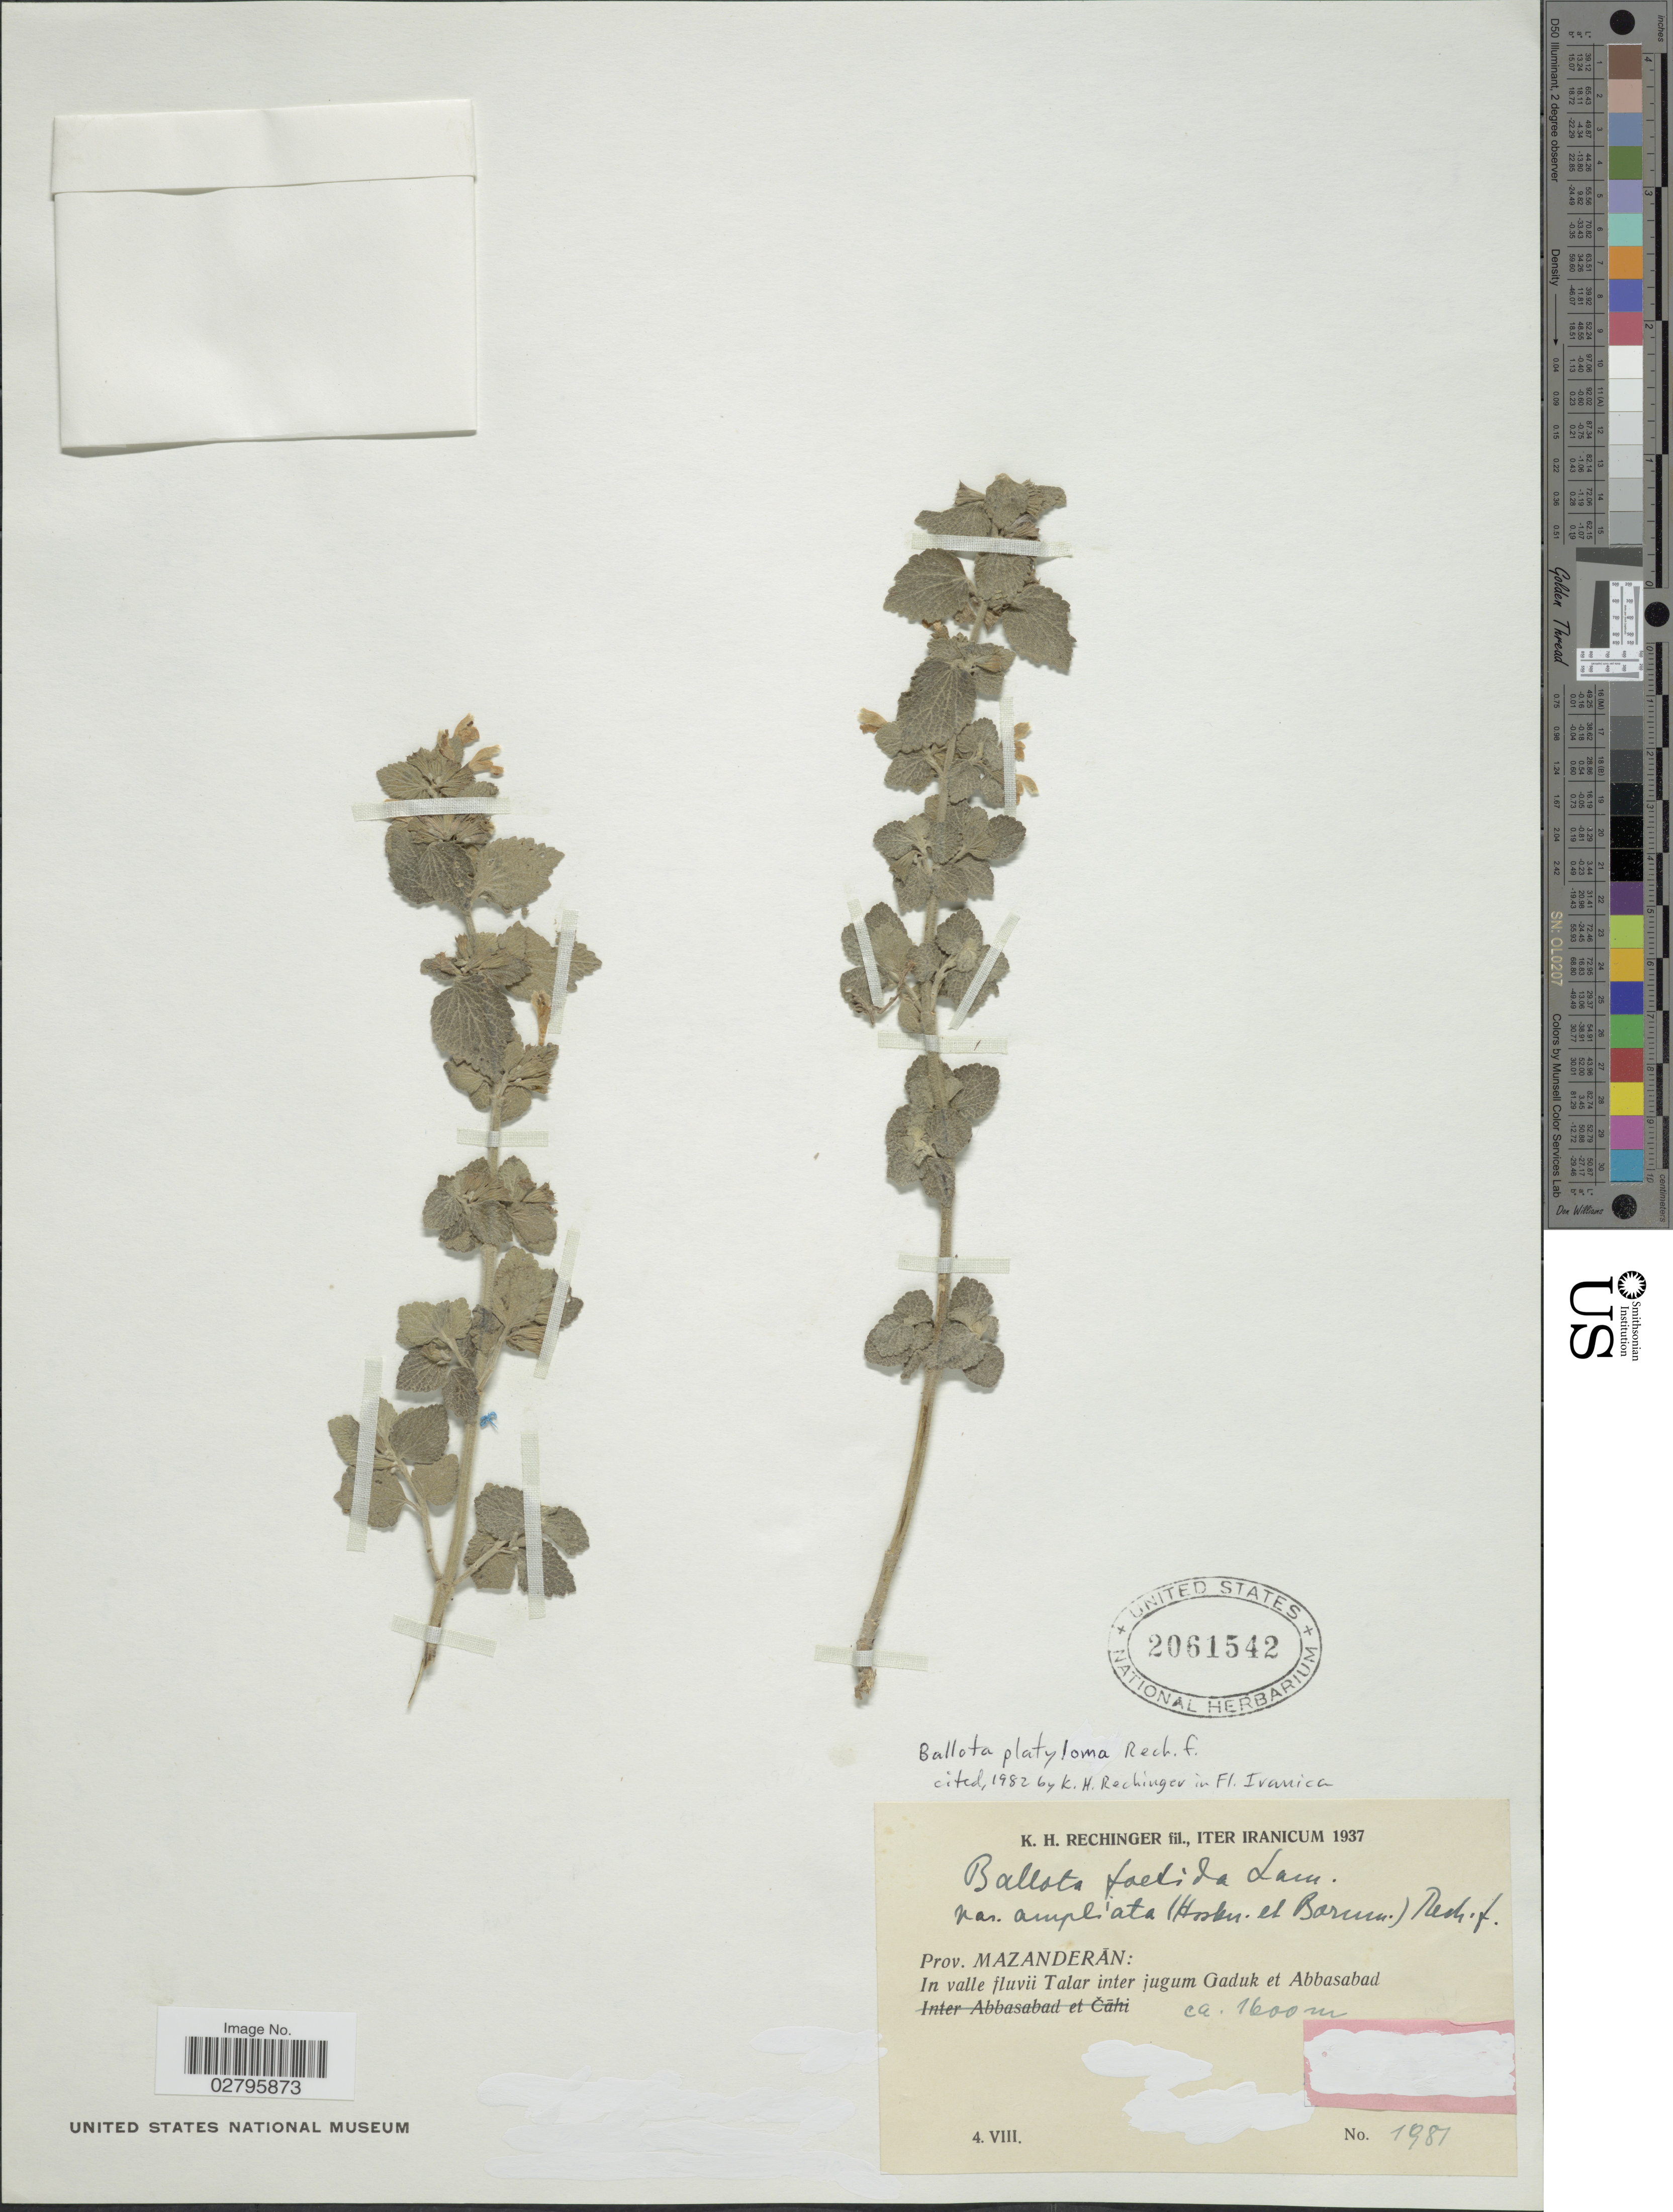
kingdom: Plantae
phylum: Tracheophyta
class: Magnoliopsida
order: Lamiales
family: Lamiaceae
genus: Ballota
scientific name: Ballota platyloma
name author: Rech. f.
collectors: K. H. Rechinger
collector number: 1981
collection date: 1937-08-04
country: Iran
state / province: Mazandaran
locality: Prov. Mazanderan: In valle fluvii Talar inter jugum Gaduk et Abbasabad.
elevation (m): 1600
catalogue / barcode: US 2061542